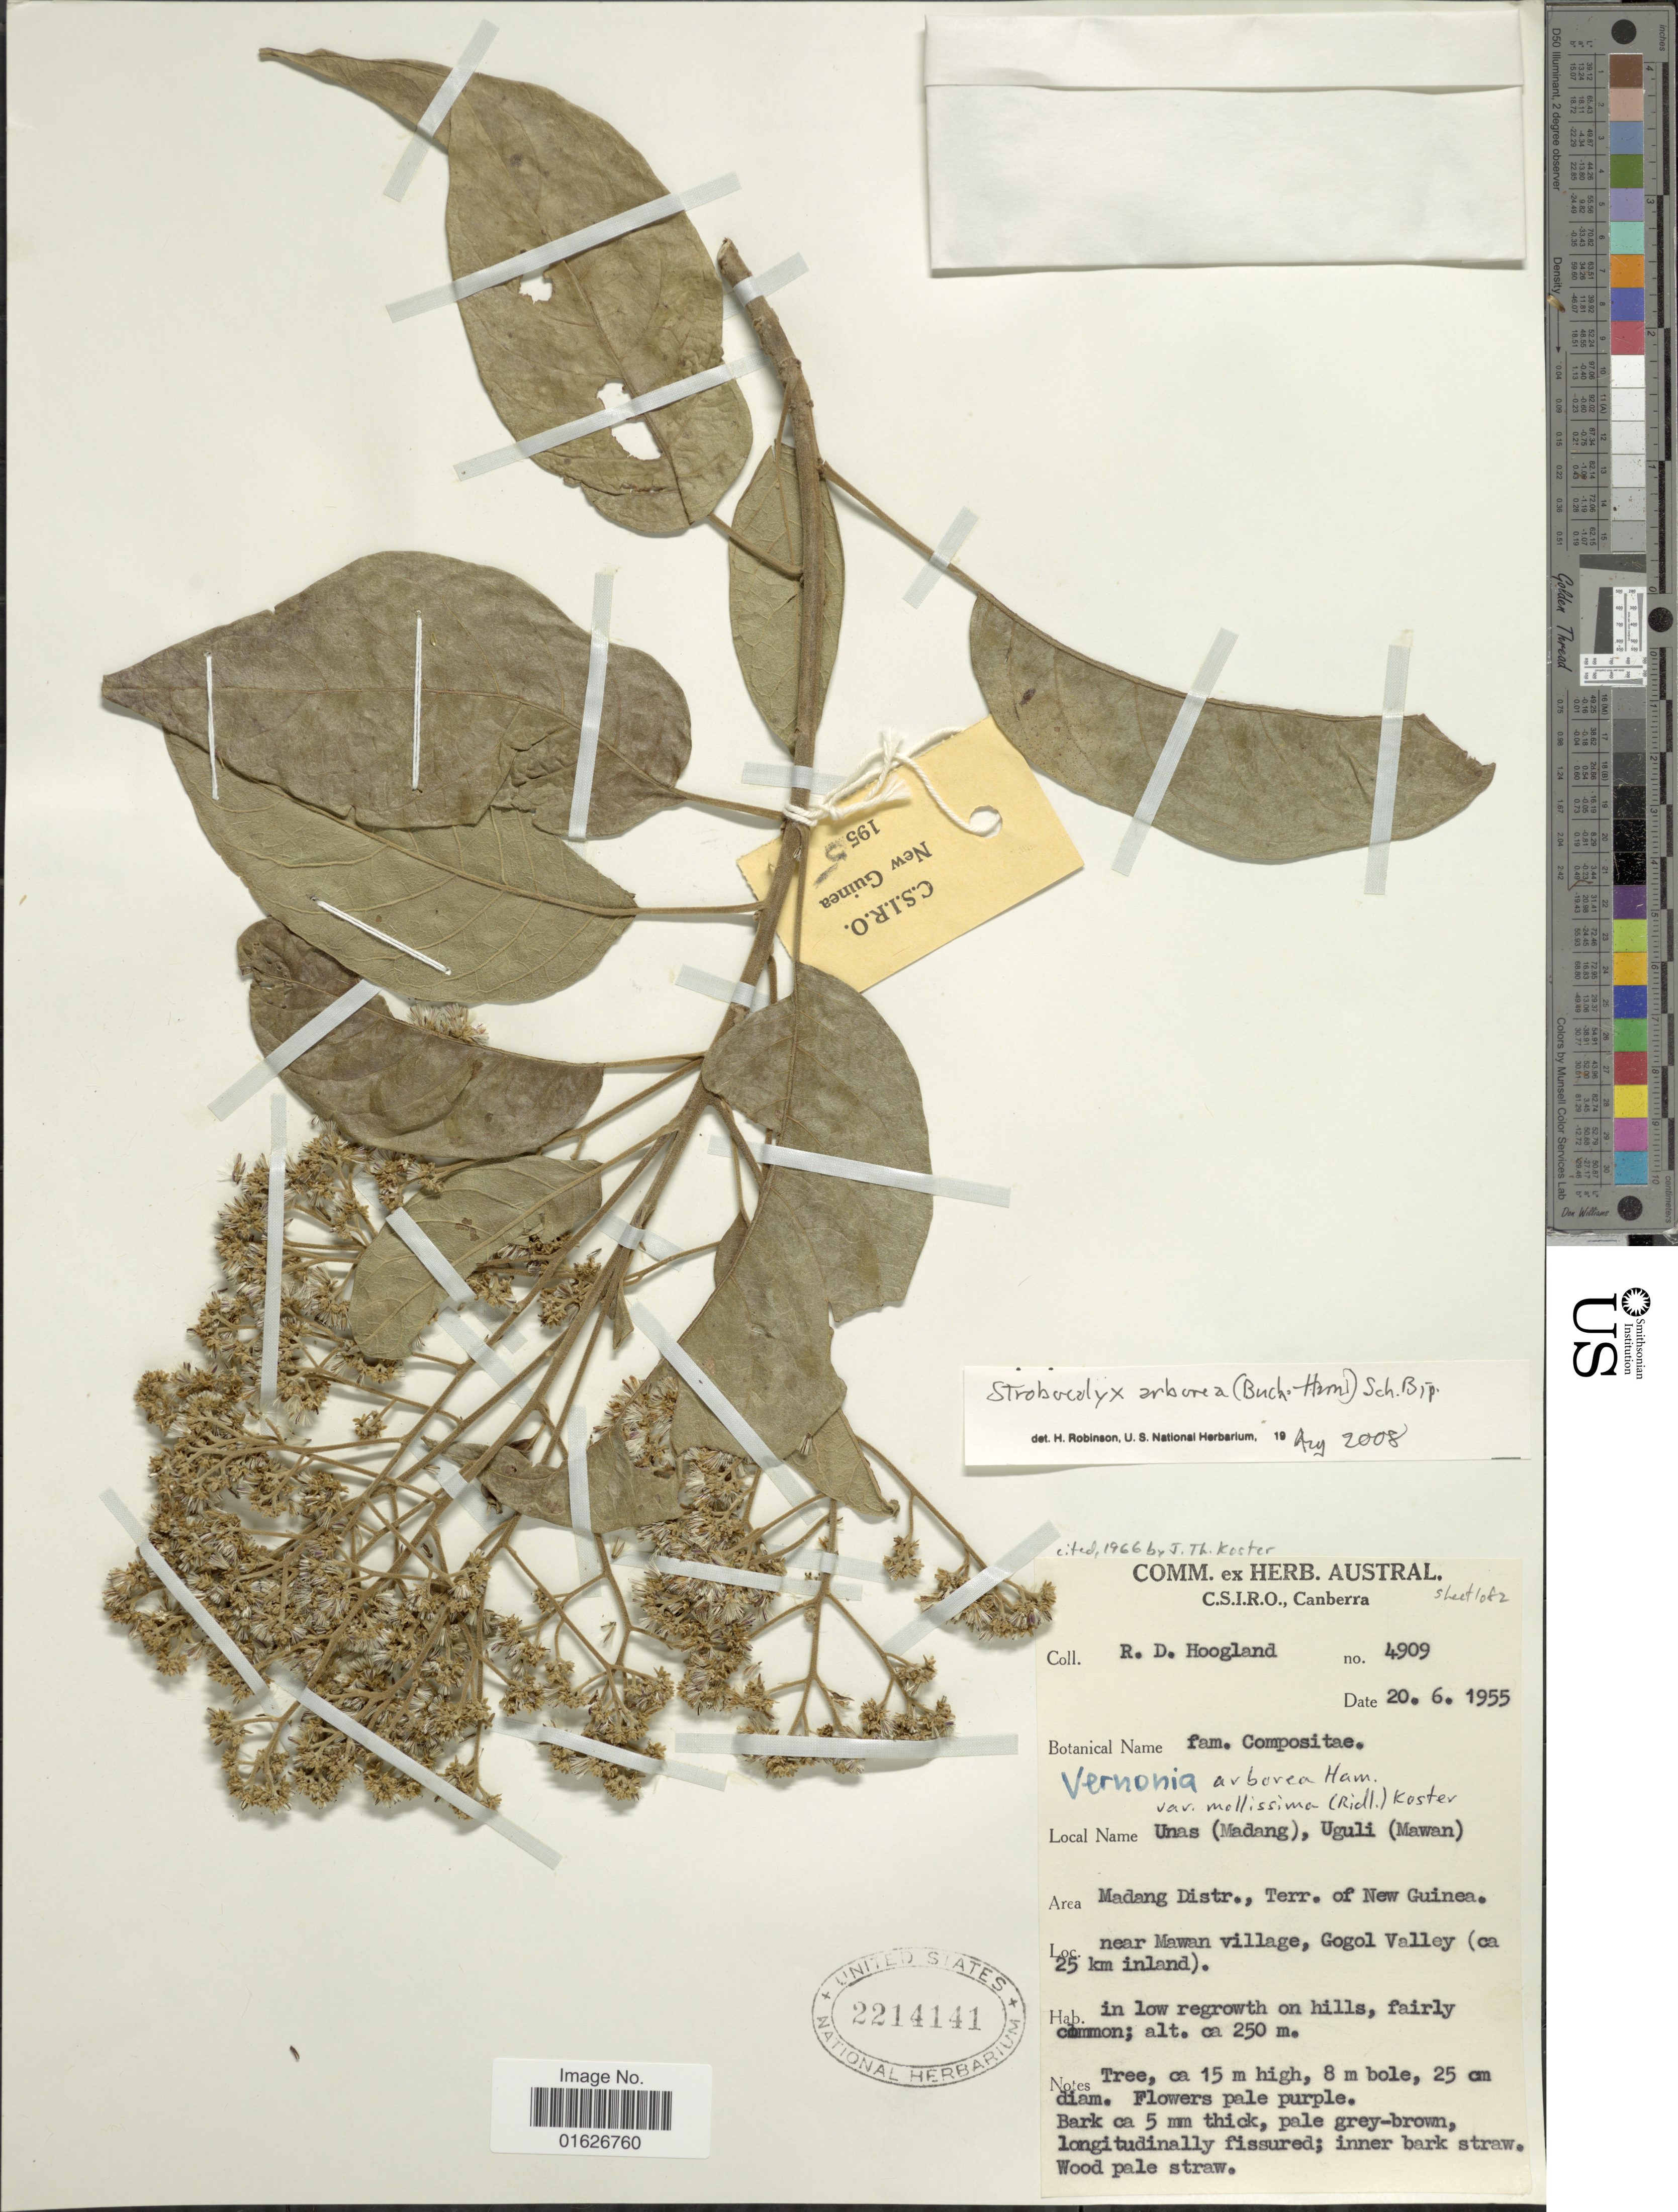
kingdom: Plantae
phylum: Tracheophyta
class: Magnoliopsida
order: Asterales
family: Asteraceae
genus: Strobocalyx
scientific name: Strobocalyx arborea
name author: (Buch.-Ham.) Sch. Bip.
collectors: R. D. Hoogland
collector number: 4909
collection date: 1955-06-20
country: Papua New Guinea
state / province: Madang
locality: Unas ( Madang ) , Uguli ( Mawan ) , Madang district., Terr. of New Guinea near Mawan village, Gogol Valley ( ca 25 km inland )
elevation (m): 250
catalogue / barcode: US 2214141